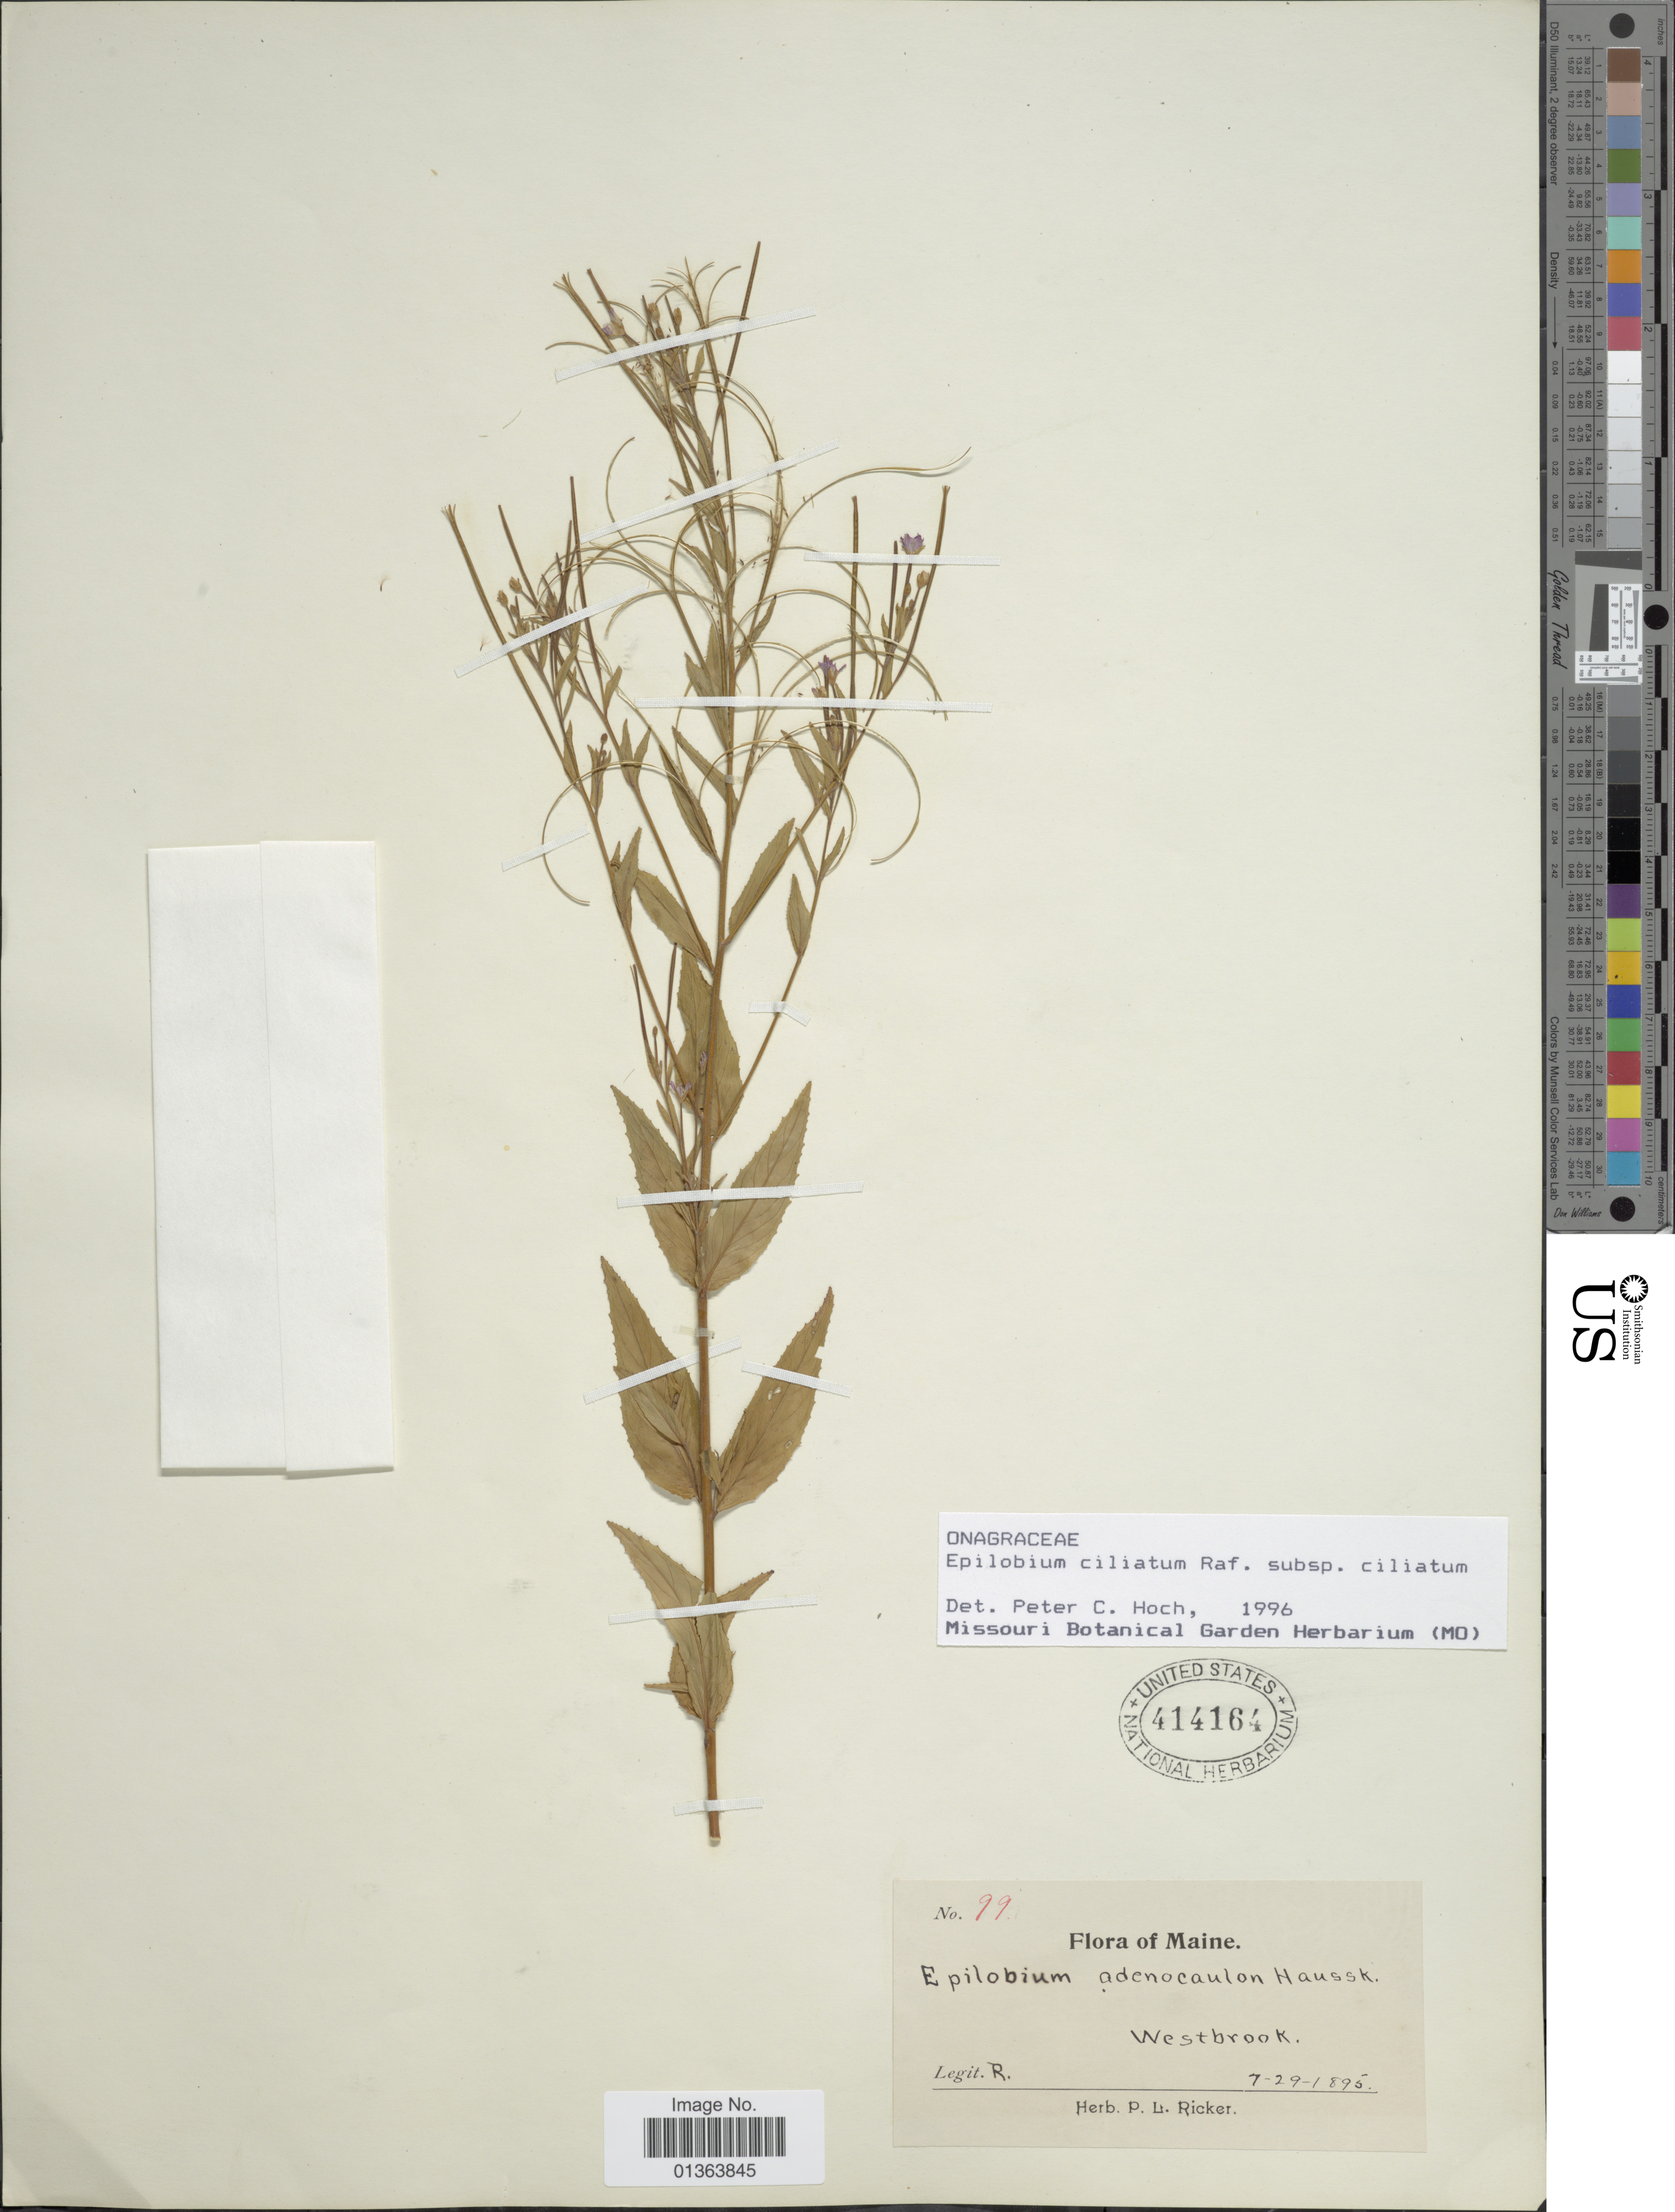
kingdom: Plantae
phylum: Tracheophyta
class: Magnoliopsida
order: Myrtales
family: Onagraceae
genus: Epilobium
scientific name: Epilobium ciliatum subsp. ciliatum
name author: Raf.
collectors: P. Ricker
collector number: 99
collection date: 1895-07-29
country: United States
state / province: Maine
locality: Westbrook.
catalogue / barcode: US 414164